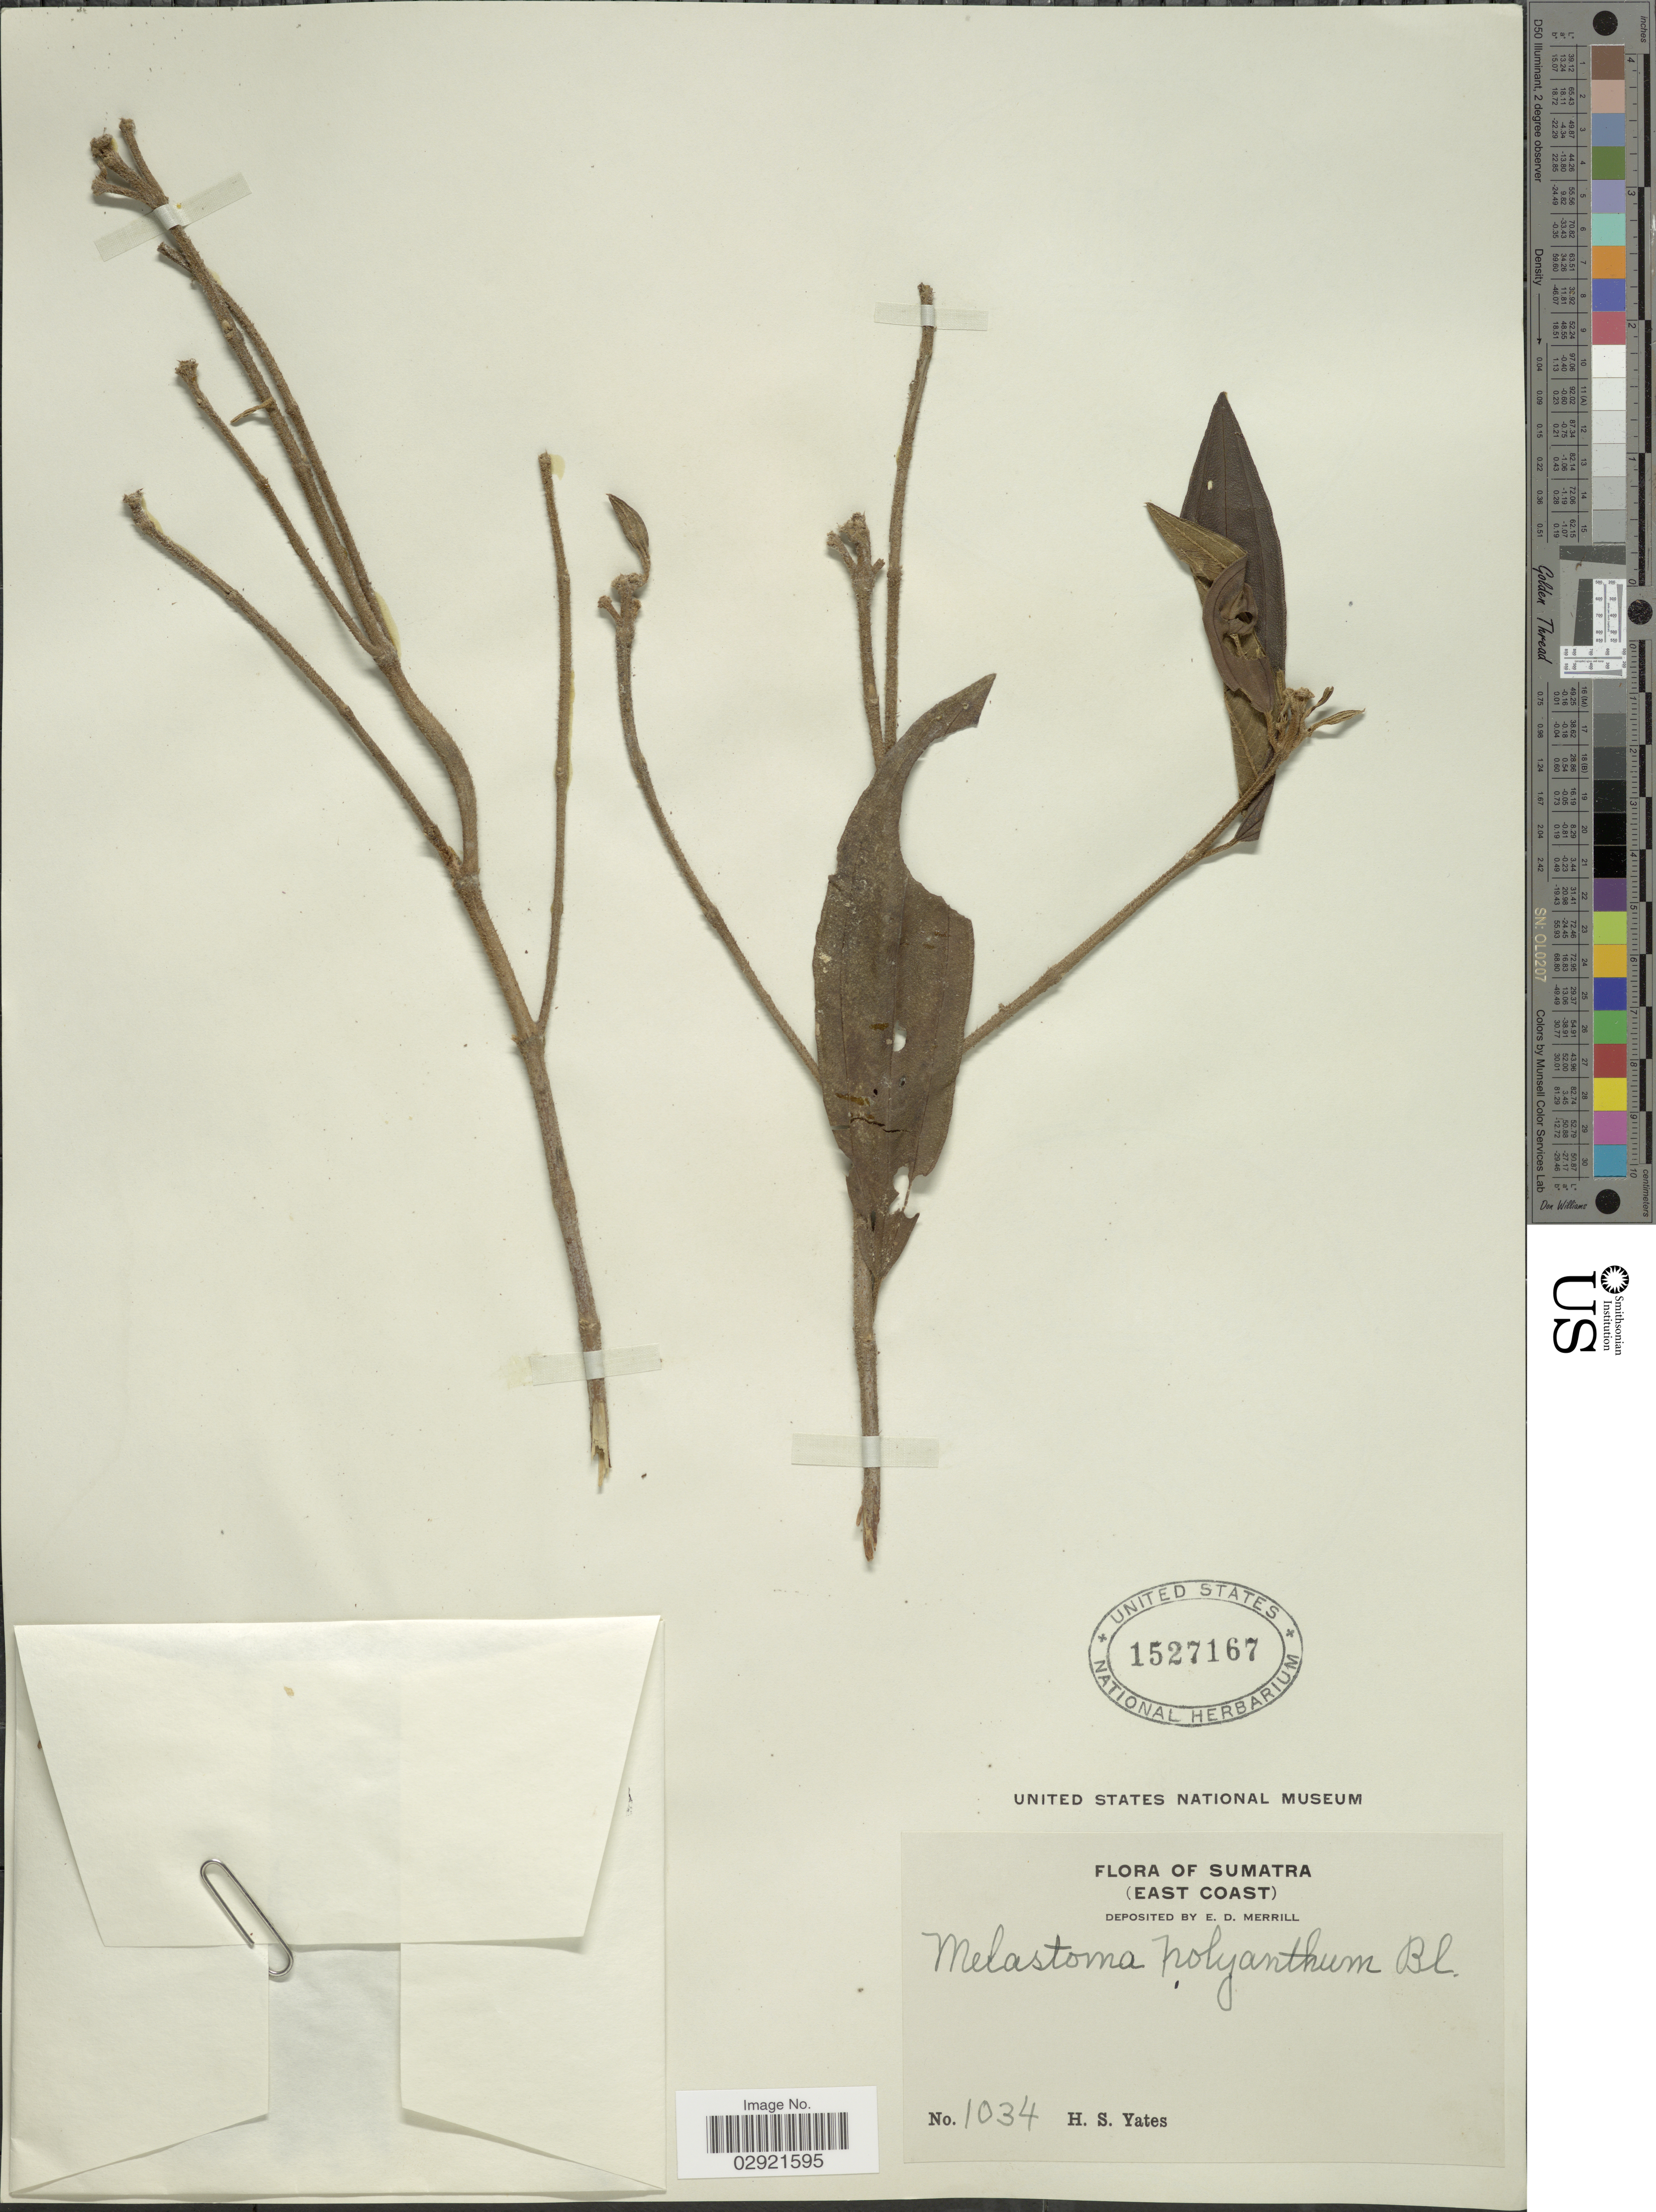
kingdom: Plantae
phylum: Tracheophyta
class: Magnoliopsida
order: Myrtales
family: Melastomataceae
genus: Melastoma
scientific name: Melastoma malabathricum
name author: L.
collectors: H. S. Yates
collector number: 1034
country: Indonesia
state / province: Sumatra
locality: (East Coast).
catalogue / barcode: US 1527167